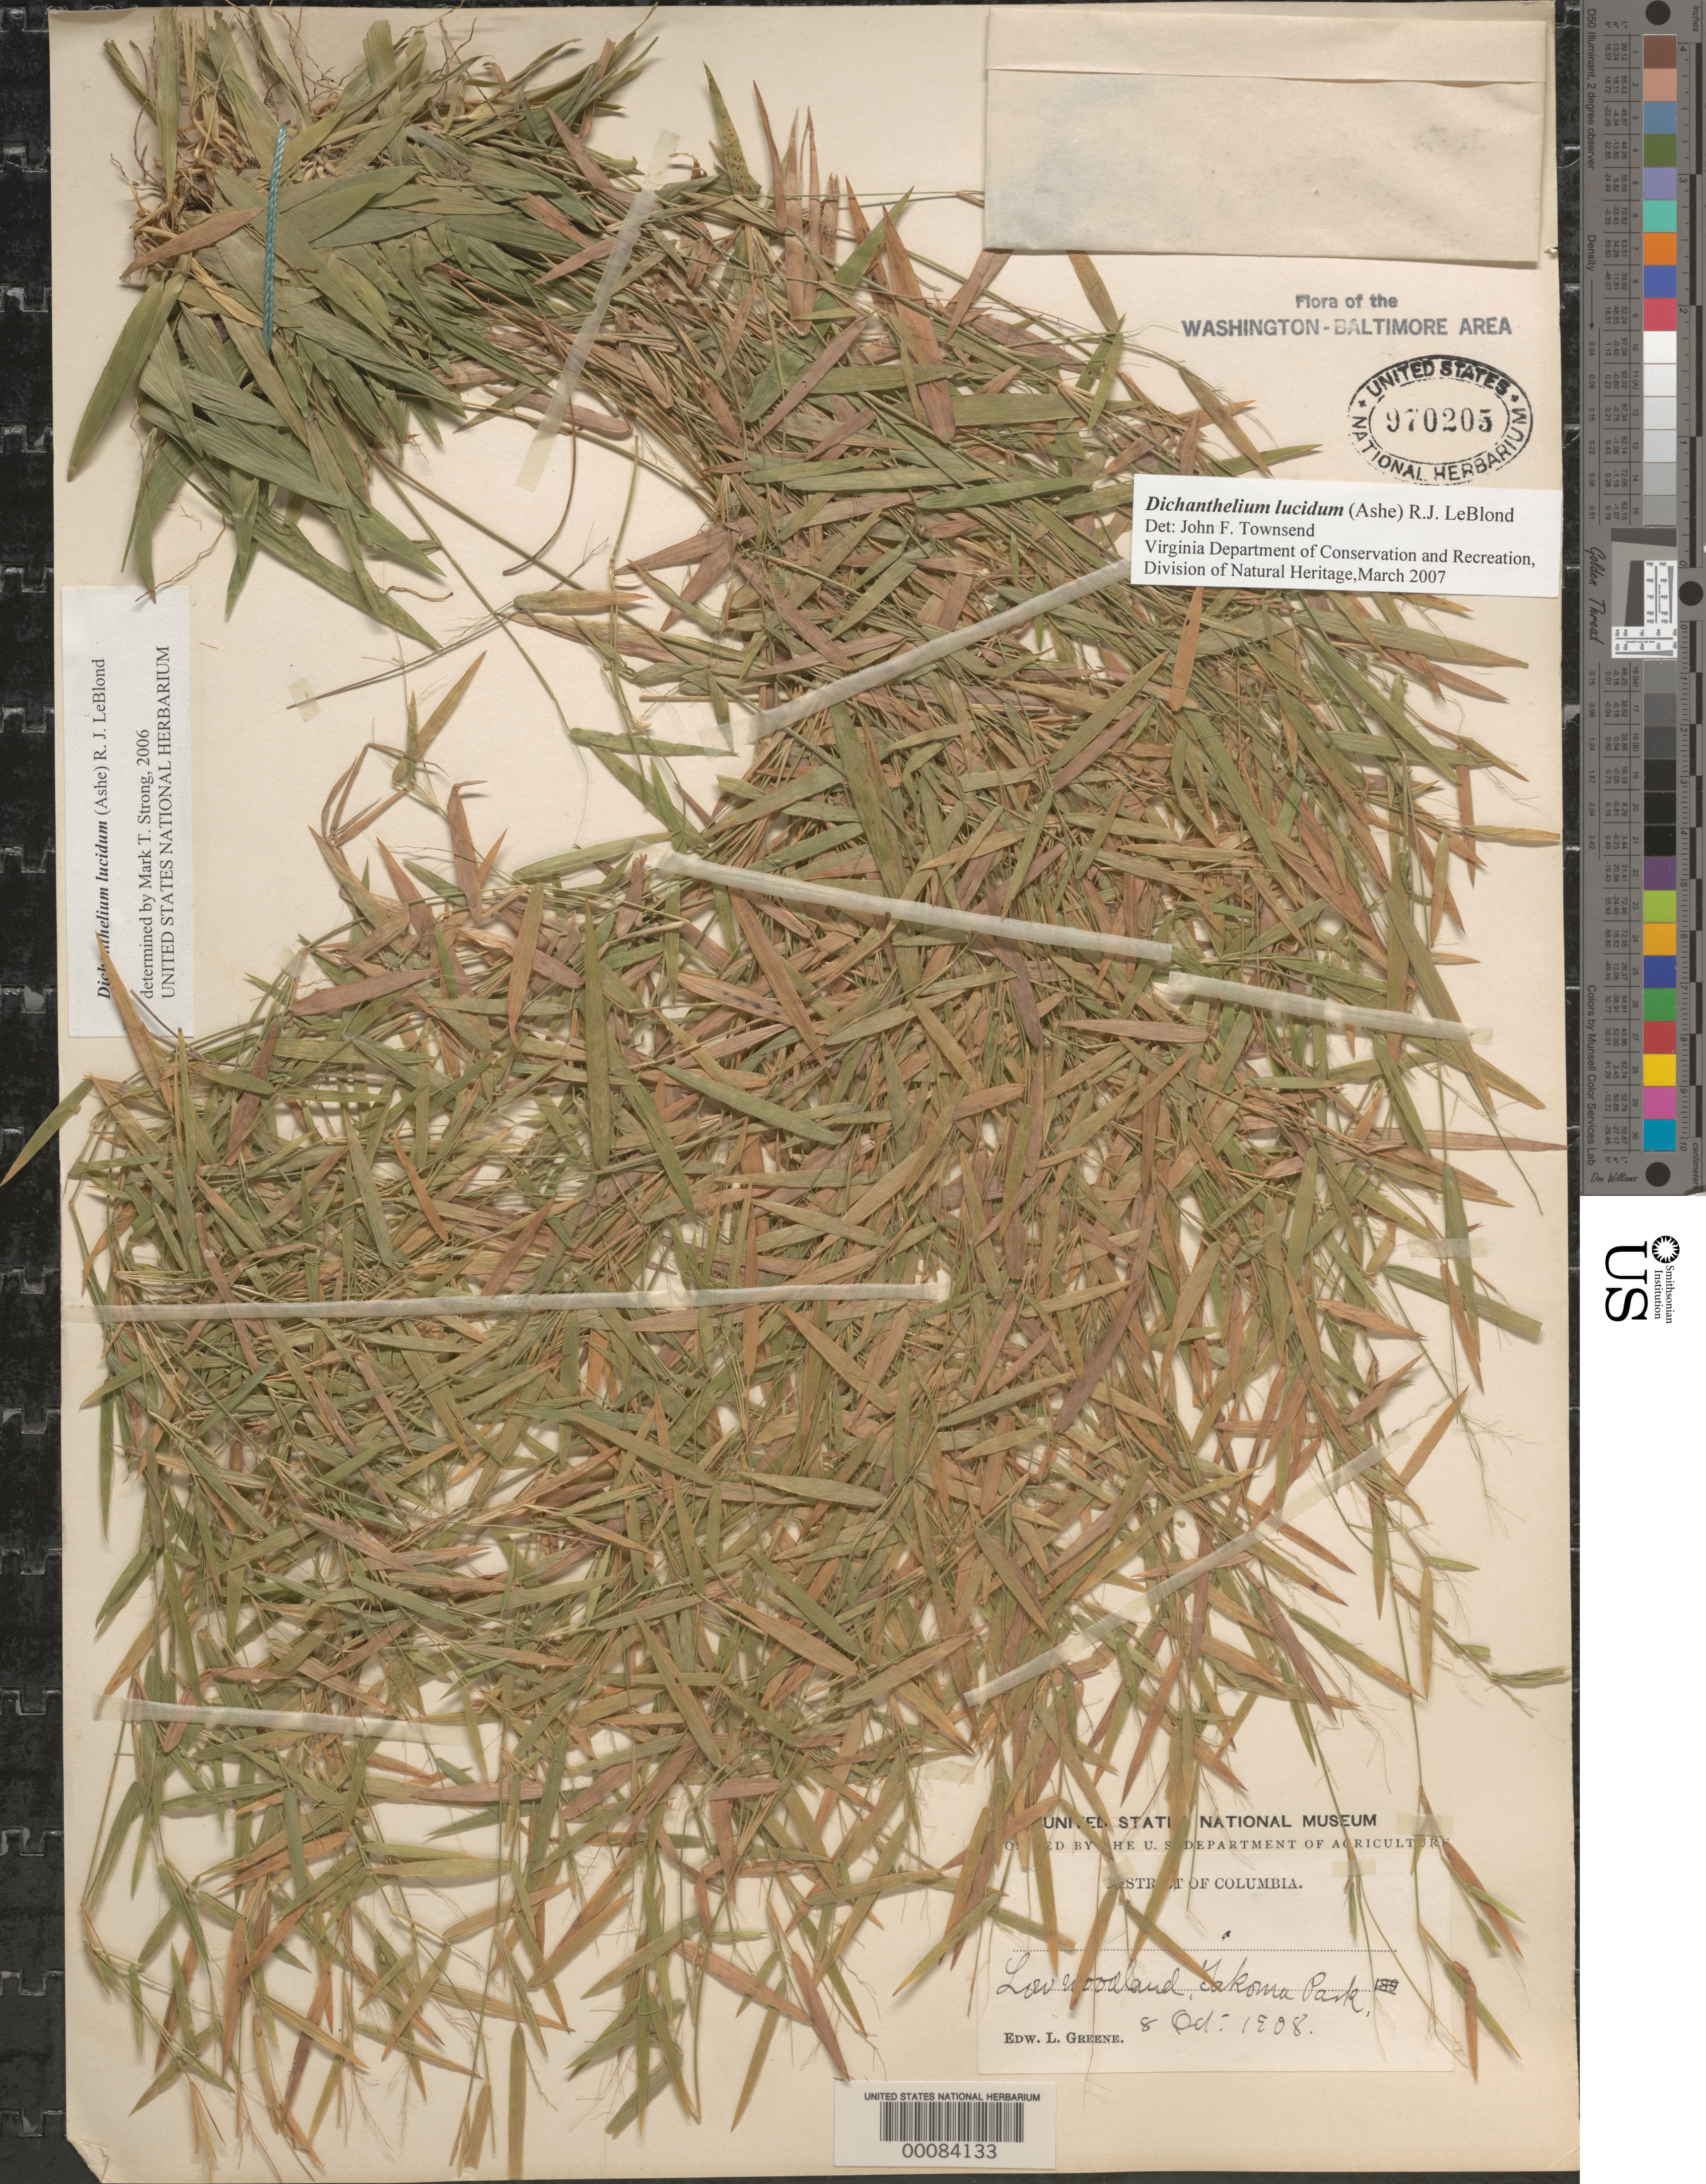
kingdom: Plantae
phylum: Tracheophyta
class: Liliopsida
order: Poales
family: Poaceae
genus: Dichanthelium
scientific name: Dichanthelium dichotomum var. dichotomum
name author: (L.) Gould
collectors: E. L. Greene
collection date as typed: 08 Oct 1908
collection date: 1908-10-08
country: United States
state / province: District of Columbia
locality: Takoma Park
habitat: Low woodland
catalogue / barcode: US 970205